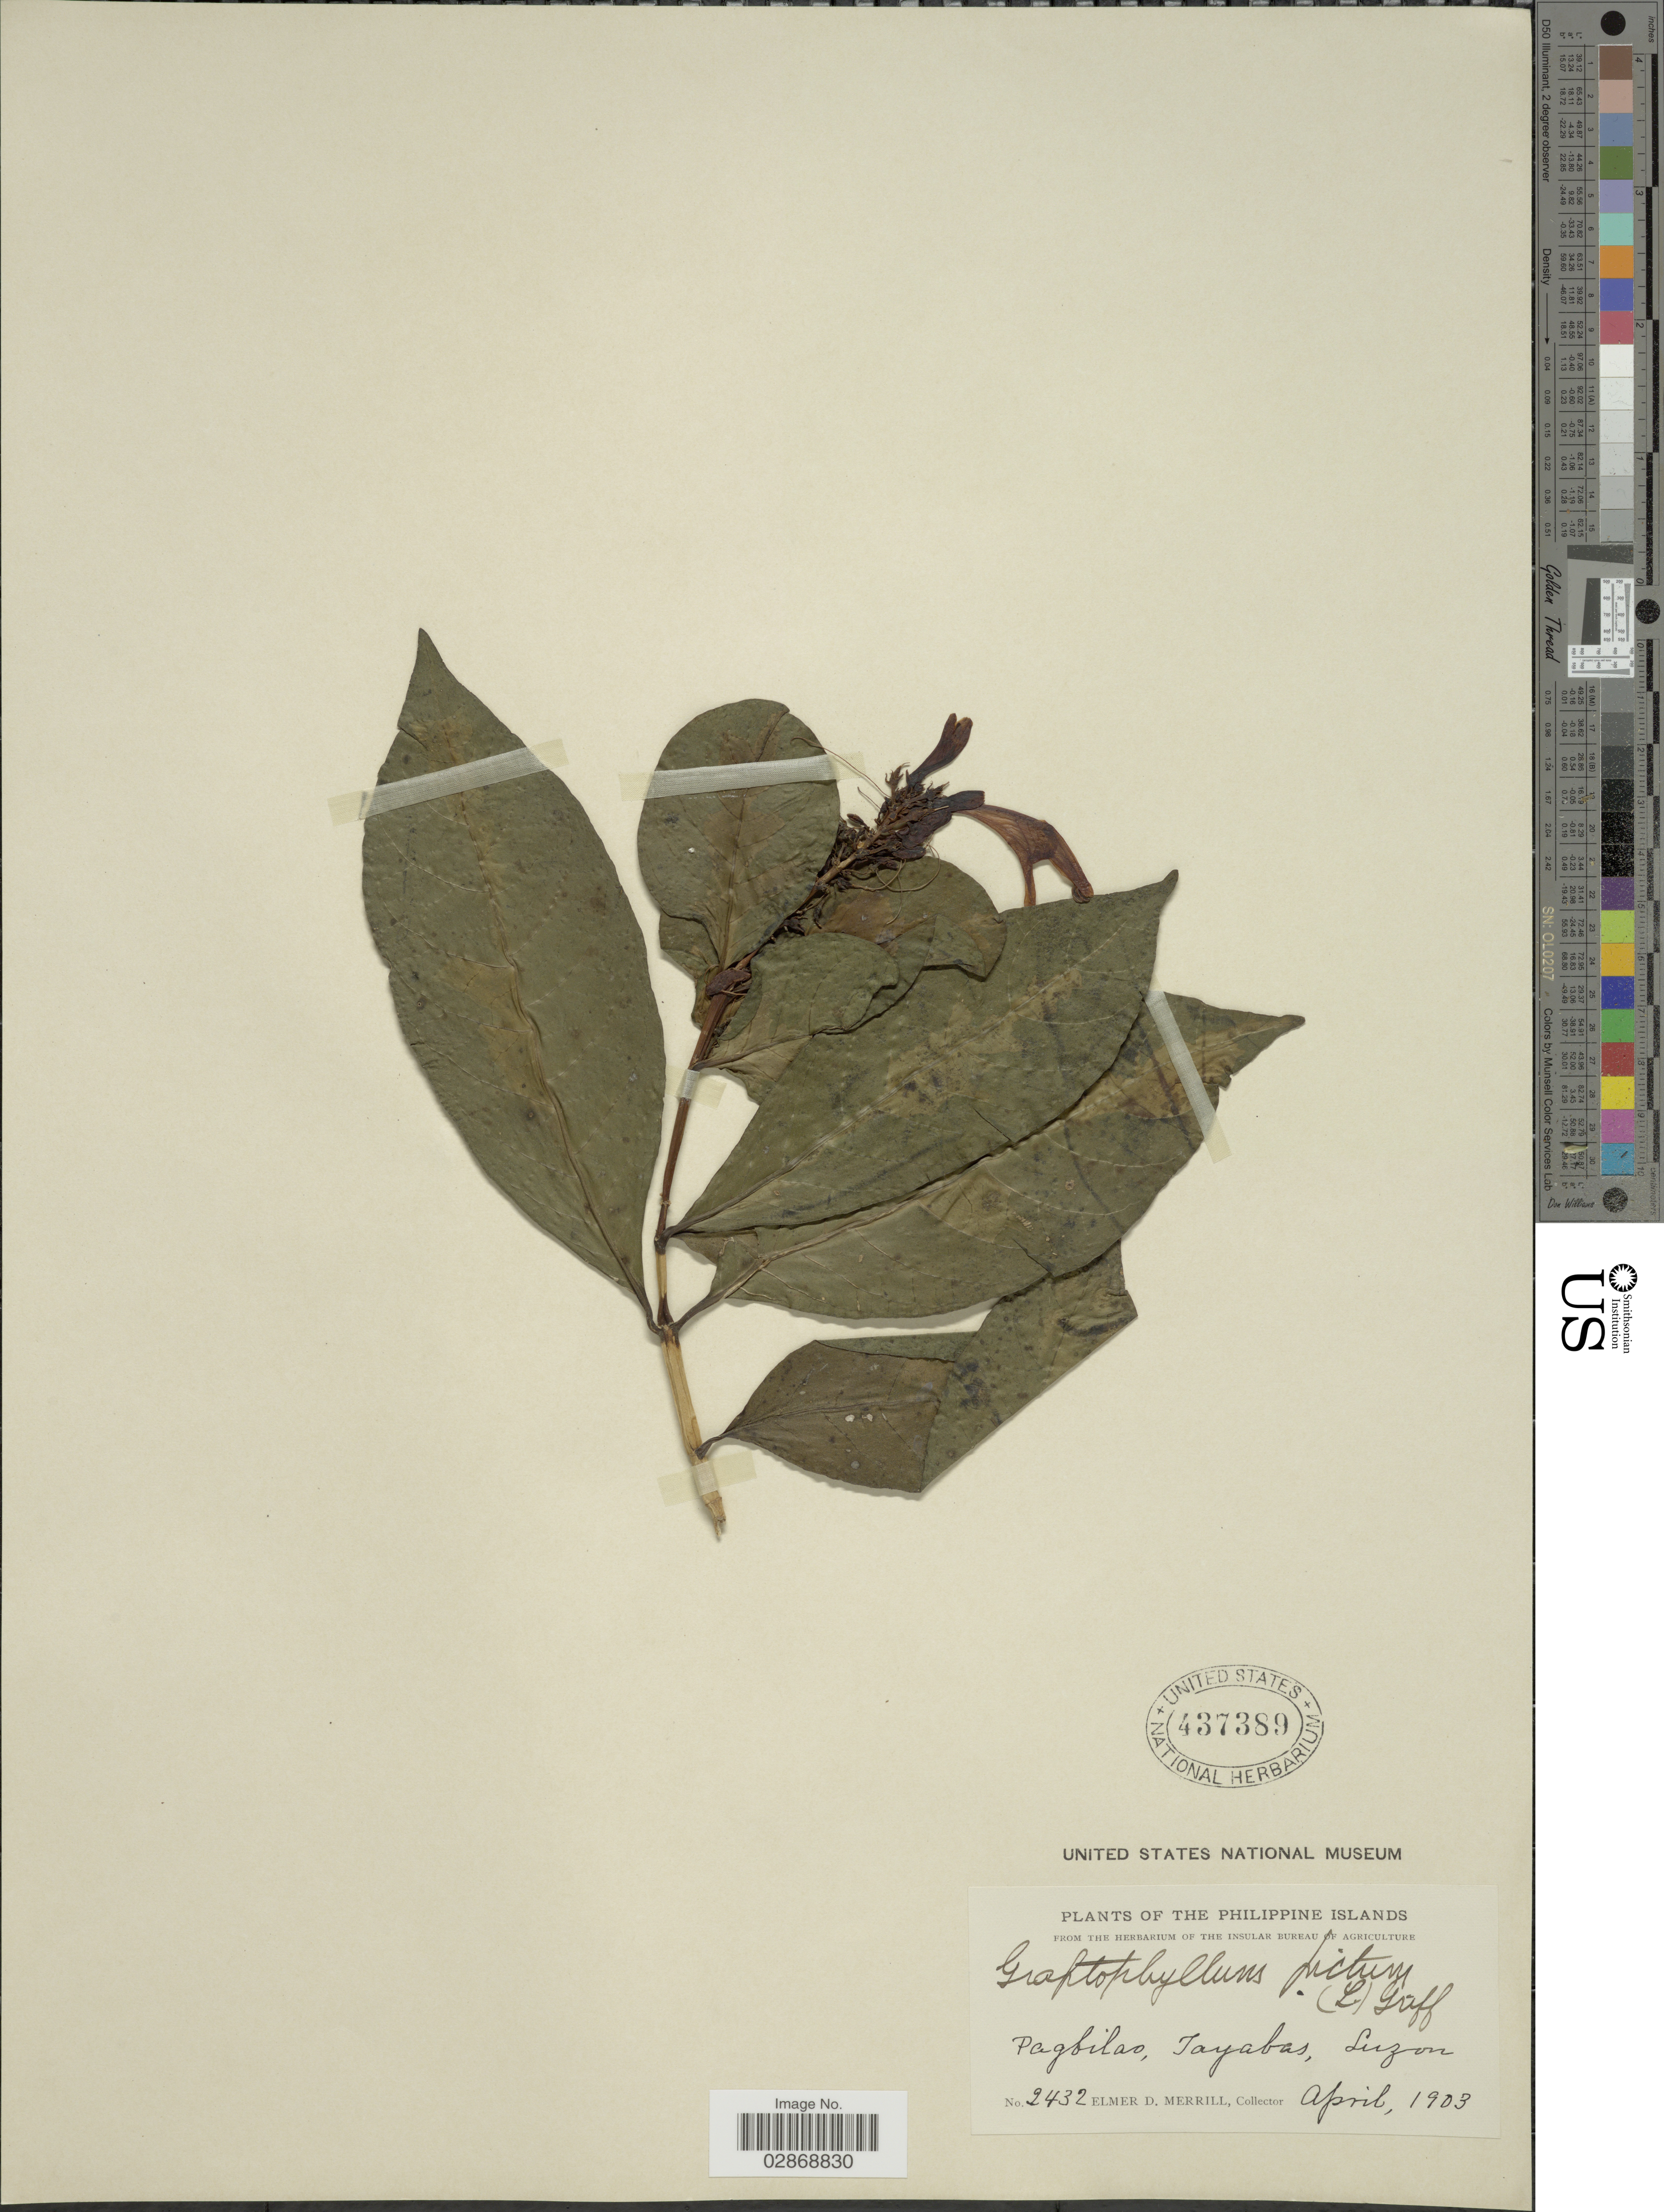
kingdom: Plantae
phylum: Tracheophyta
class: Magnoliopsida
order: Lamiales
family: Acanthaceae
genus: Graptophyllum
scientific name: Graptophyllum pictum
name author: (L.) Griff.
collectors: E. D. Merrill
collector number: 2432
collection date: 1903-04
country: Philippines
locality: Pagbilao, Tayabas, Luzon.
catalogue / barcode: US 437389